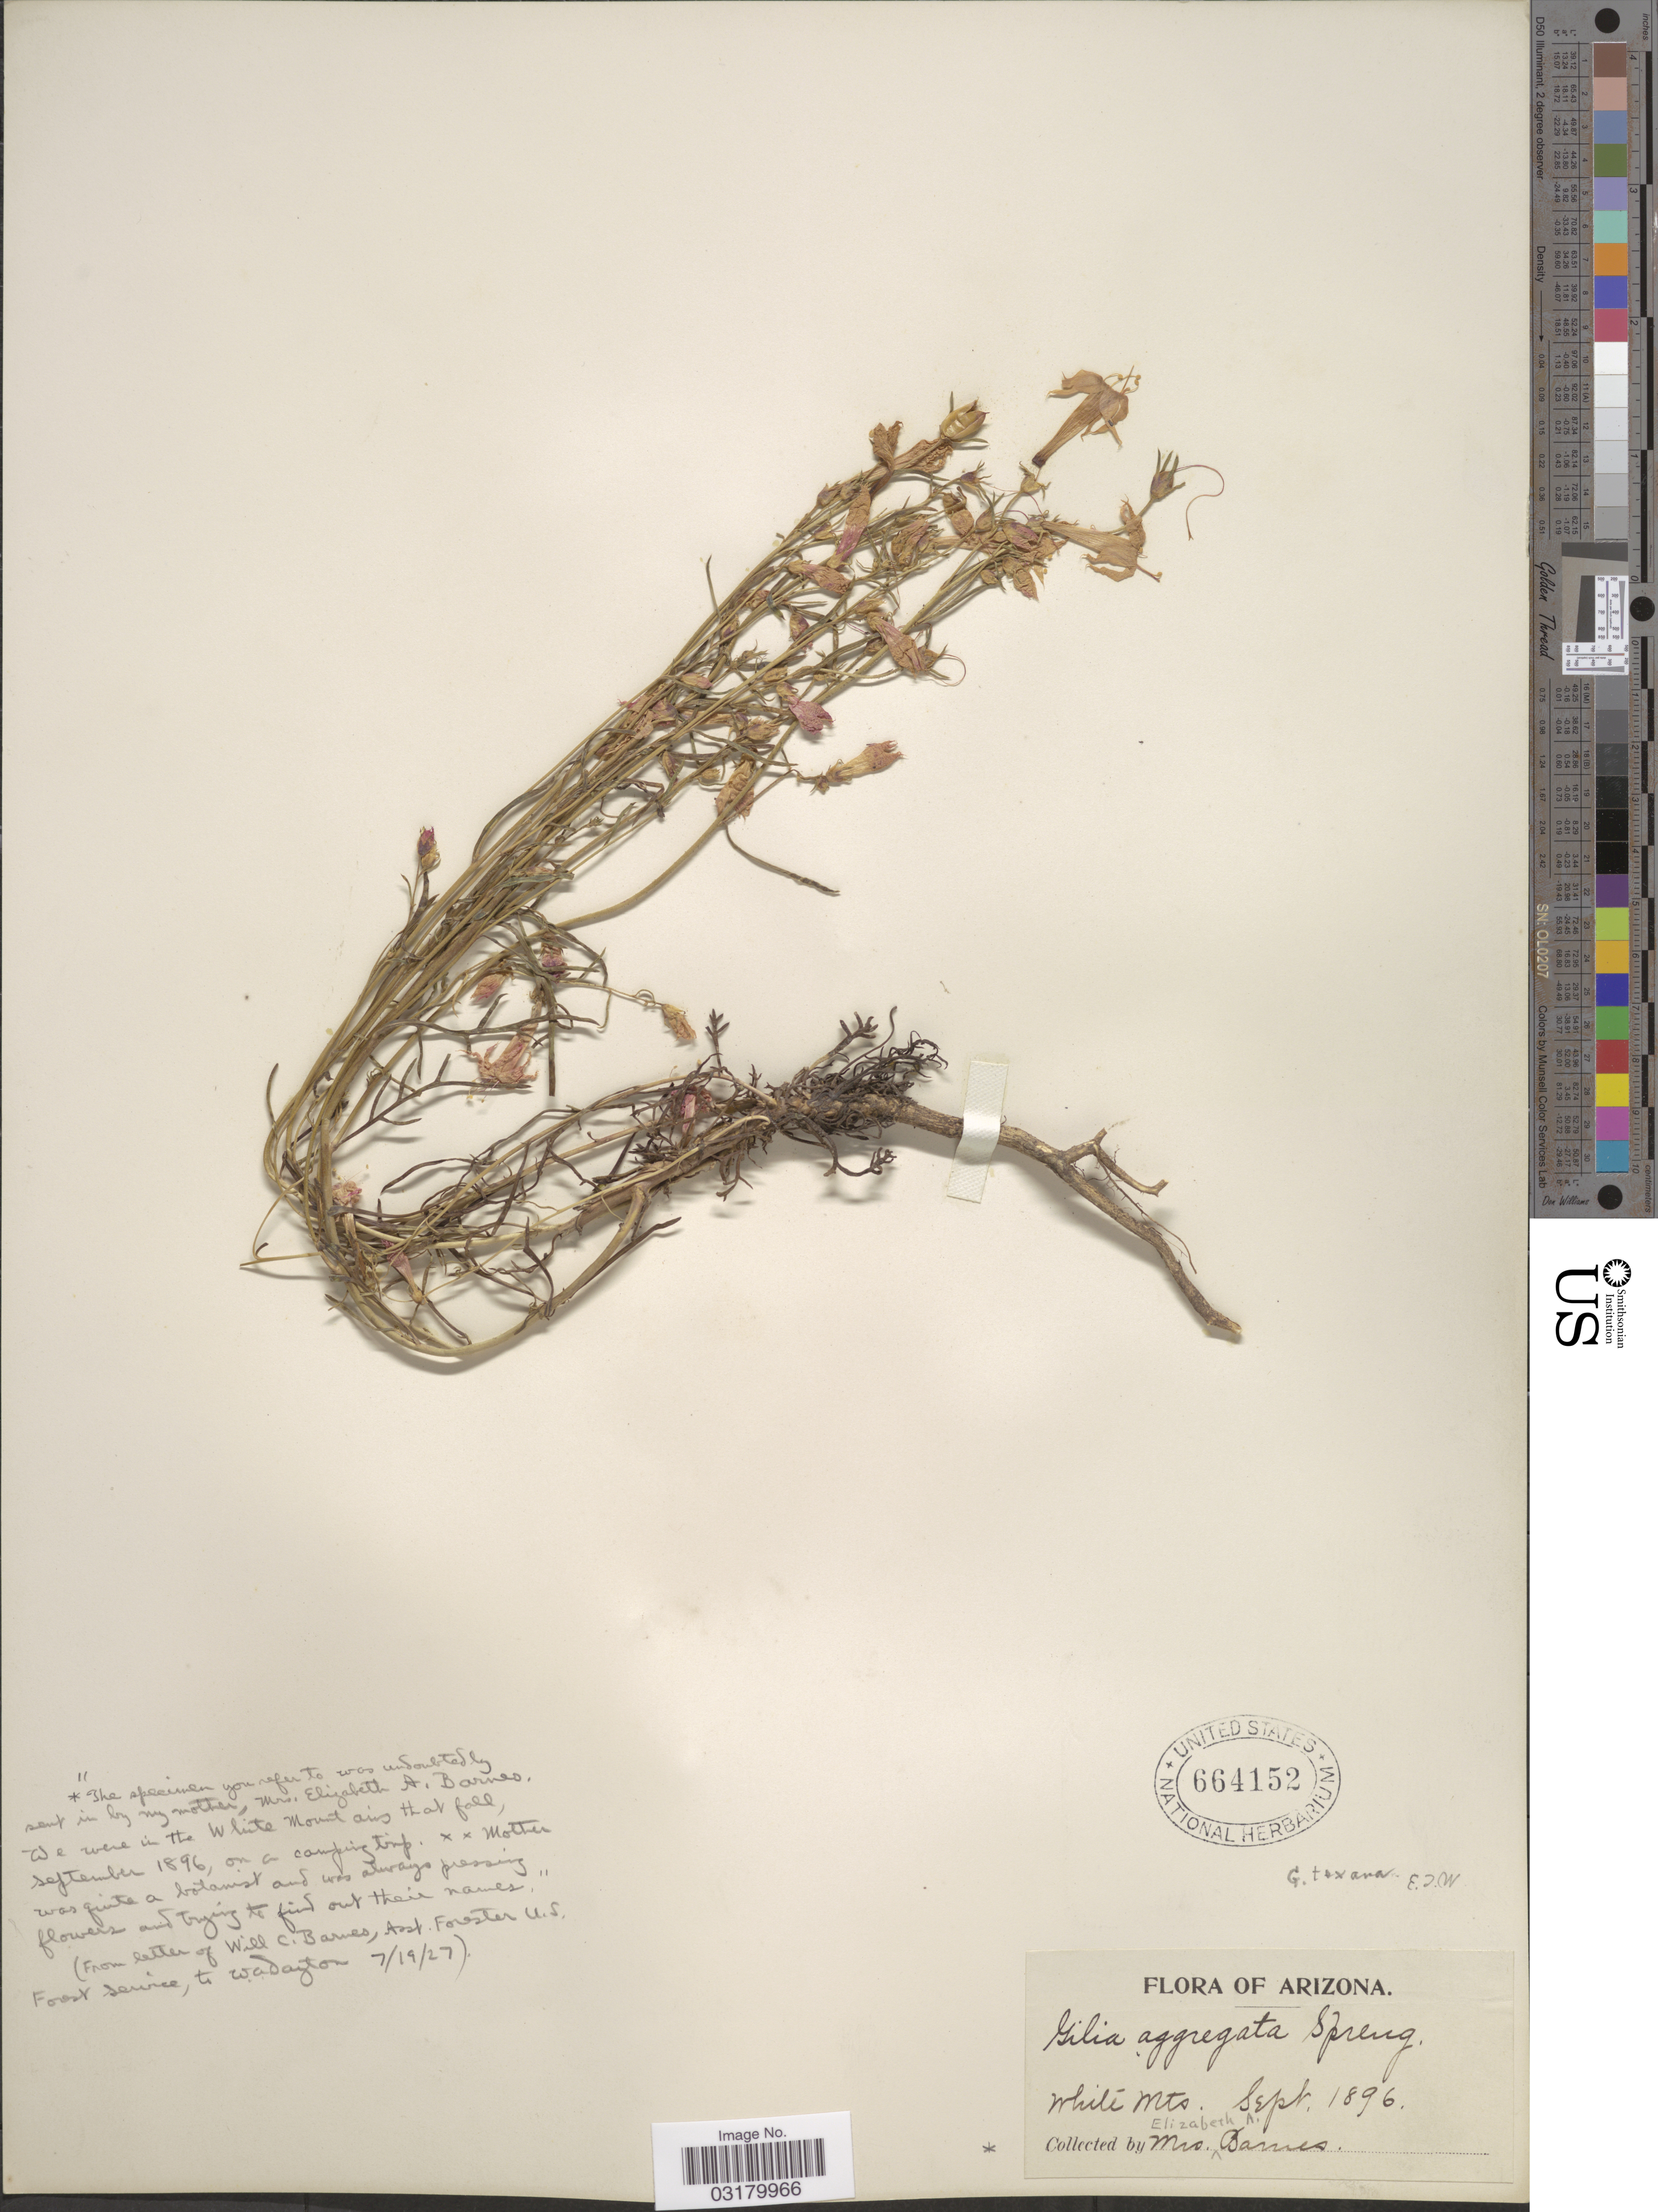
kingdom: Plantae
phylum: Tracheophyta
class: Magnoliopsida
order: Ericales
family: Polemoniaceae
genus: Ipomopsis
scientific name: Ipomopsis aggregata subsp. formosissima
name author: (Greene) Wherry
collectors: Barnes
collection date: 1896-09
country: United States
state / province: Arizona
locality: White Mts. Elizabeth A.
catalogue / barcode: US 664152